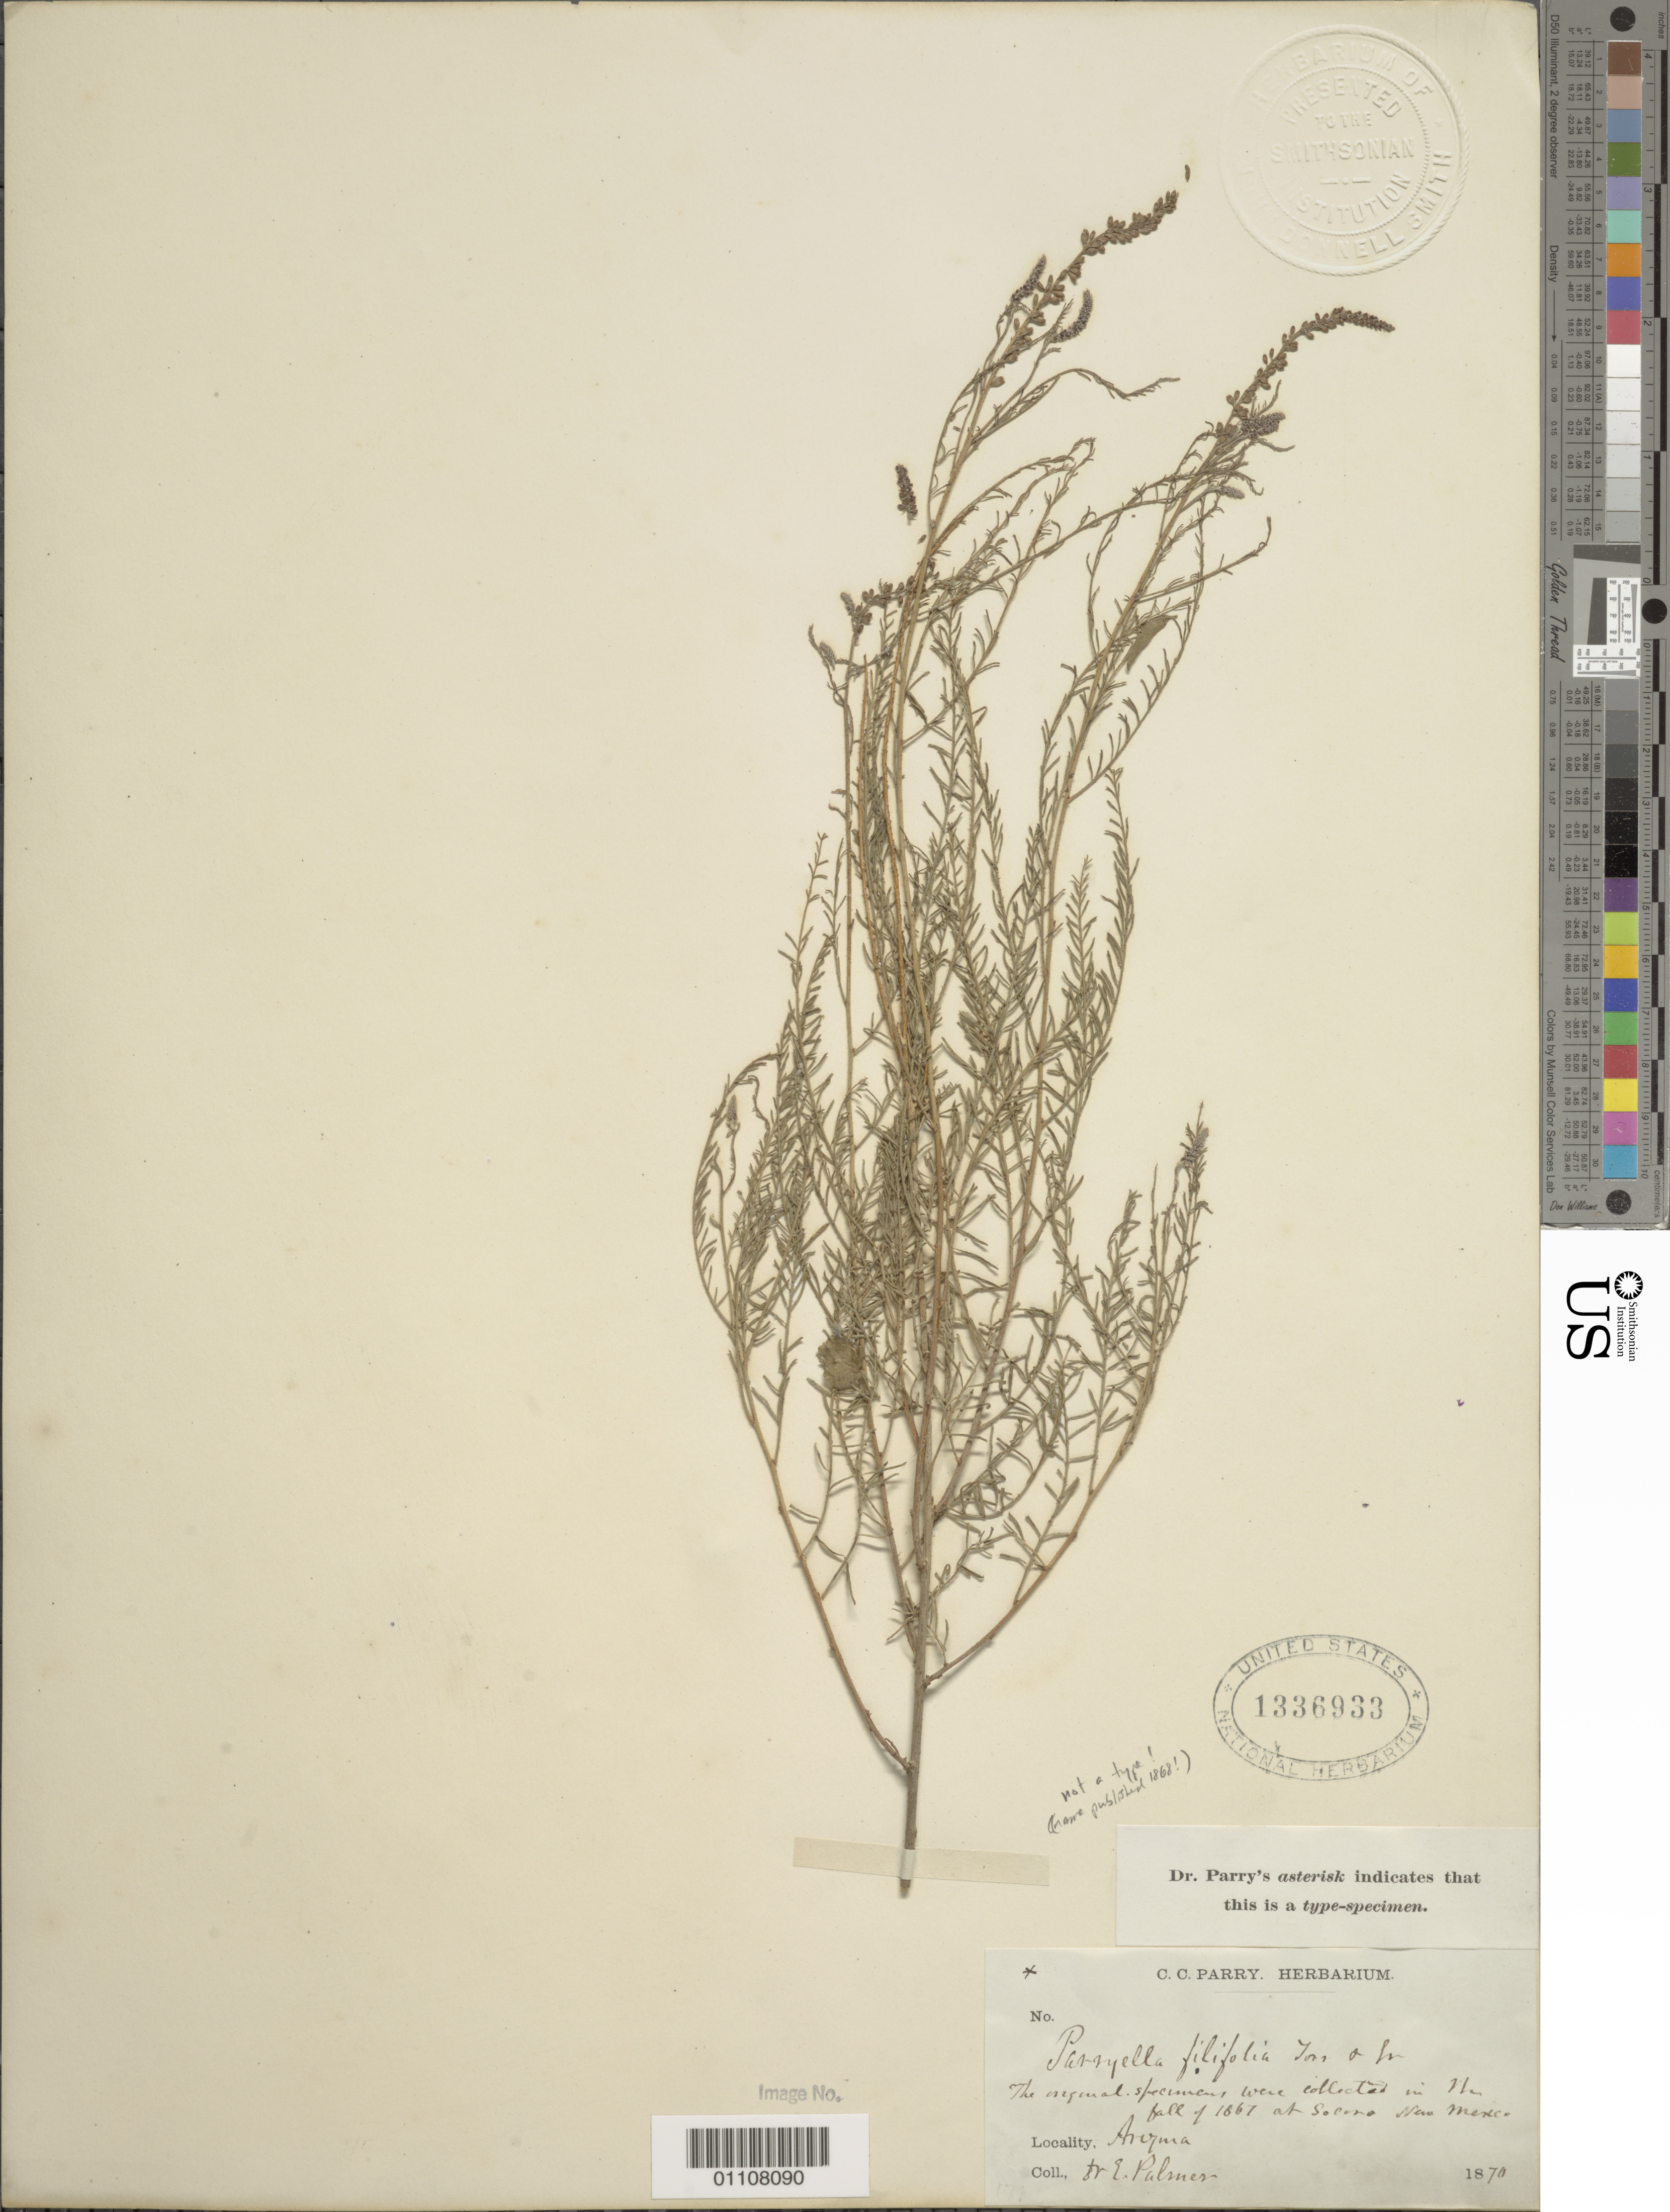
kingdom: Plantae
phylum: Tracheophyta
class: Magnoliopsida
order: Fabales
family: Fabaceae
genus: Parryella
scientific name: Parryella filifolia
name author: Torr. & A. Gray ex A. Gray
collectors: E. Palmer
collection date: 1870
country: United States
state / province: Arizona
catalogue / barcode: US 1336933